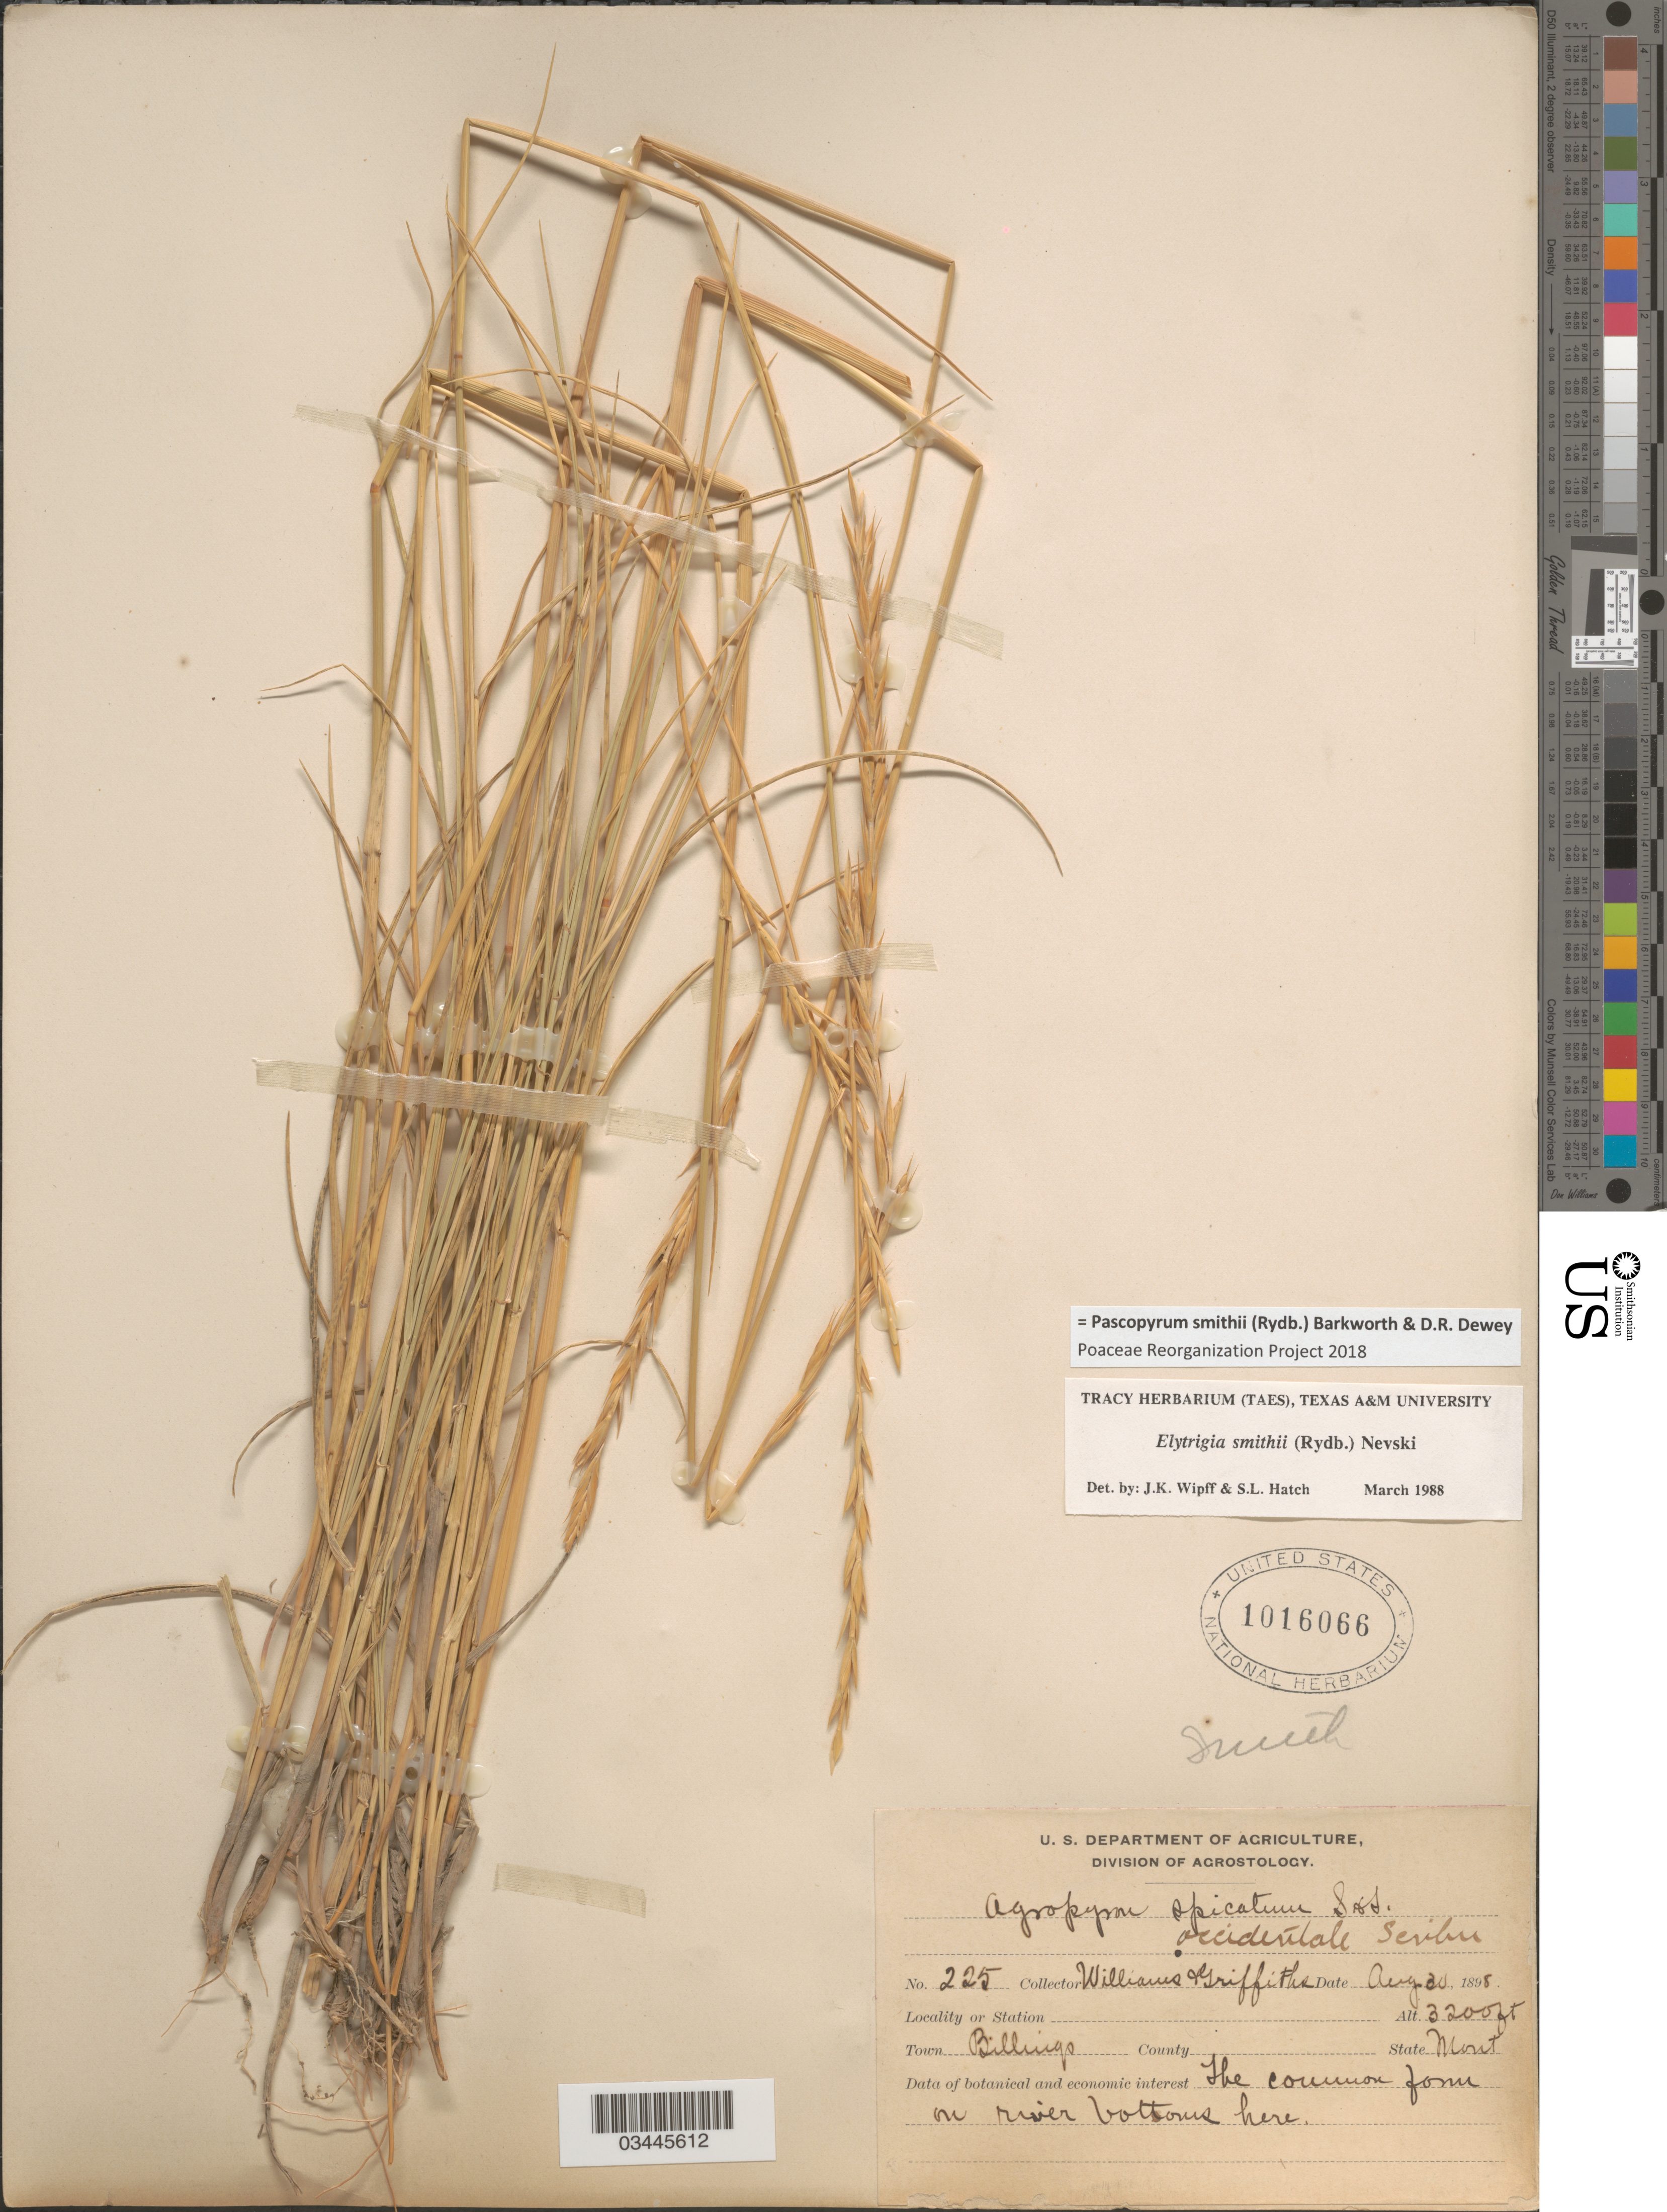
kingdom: Plantae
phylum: Tracheophyta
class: Liliopsida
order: Poales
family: Poaceae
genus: Pascopyrum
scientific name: Pascopyrum smithii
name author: (Rydb.) Barkworth & Dewey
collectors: -- Williams & -- Griffiths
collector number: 225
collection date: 1898-08-30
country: United States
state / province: Montana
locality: Town Billings.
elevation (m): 975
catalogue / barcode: US 1016066